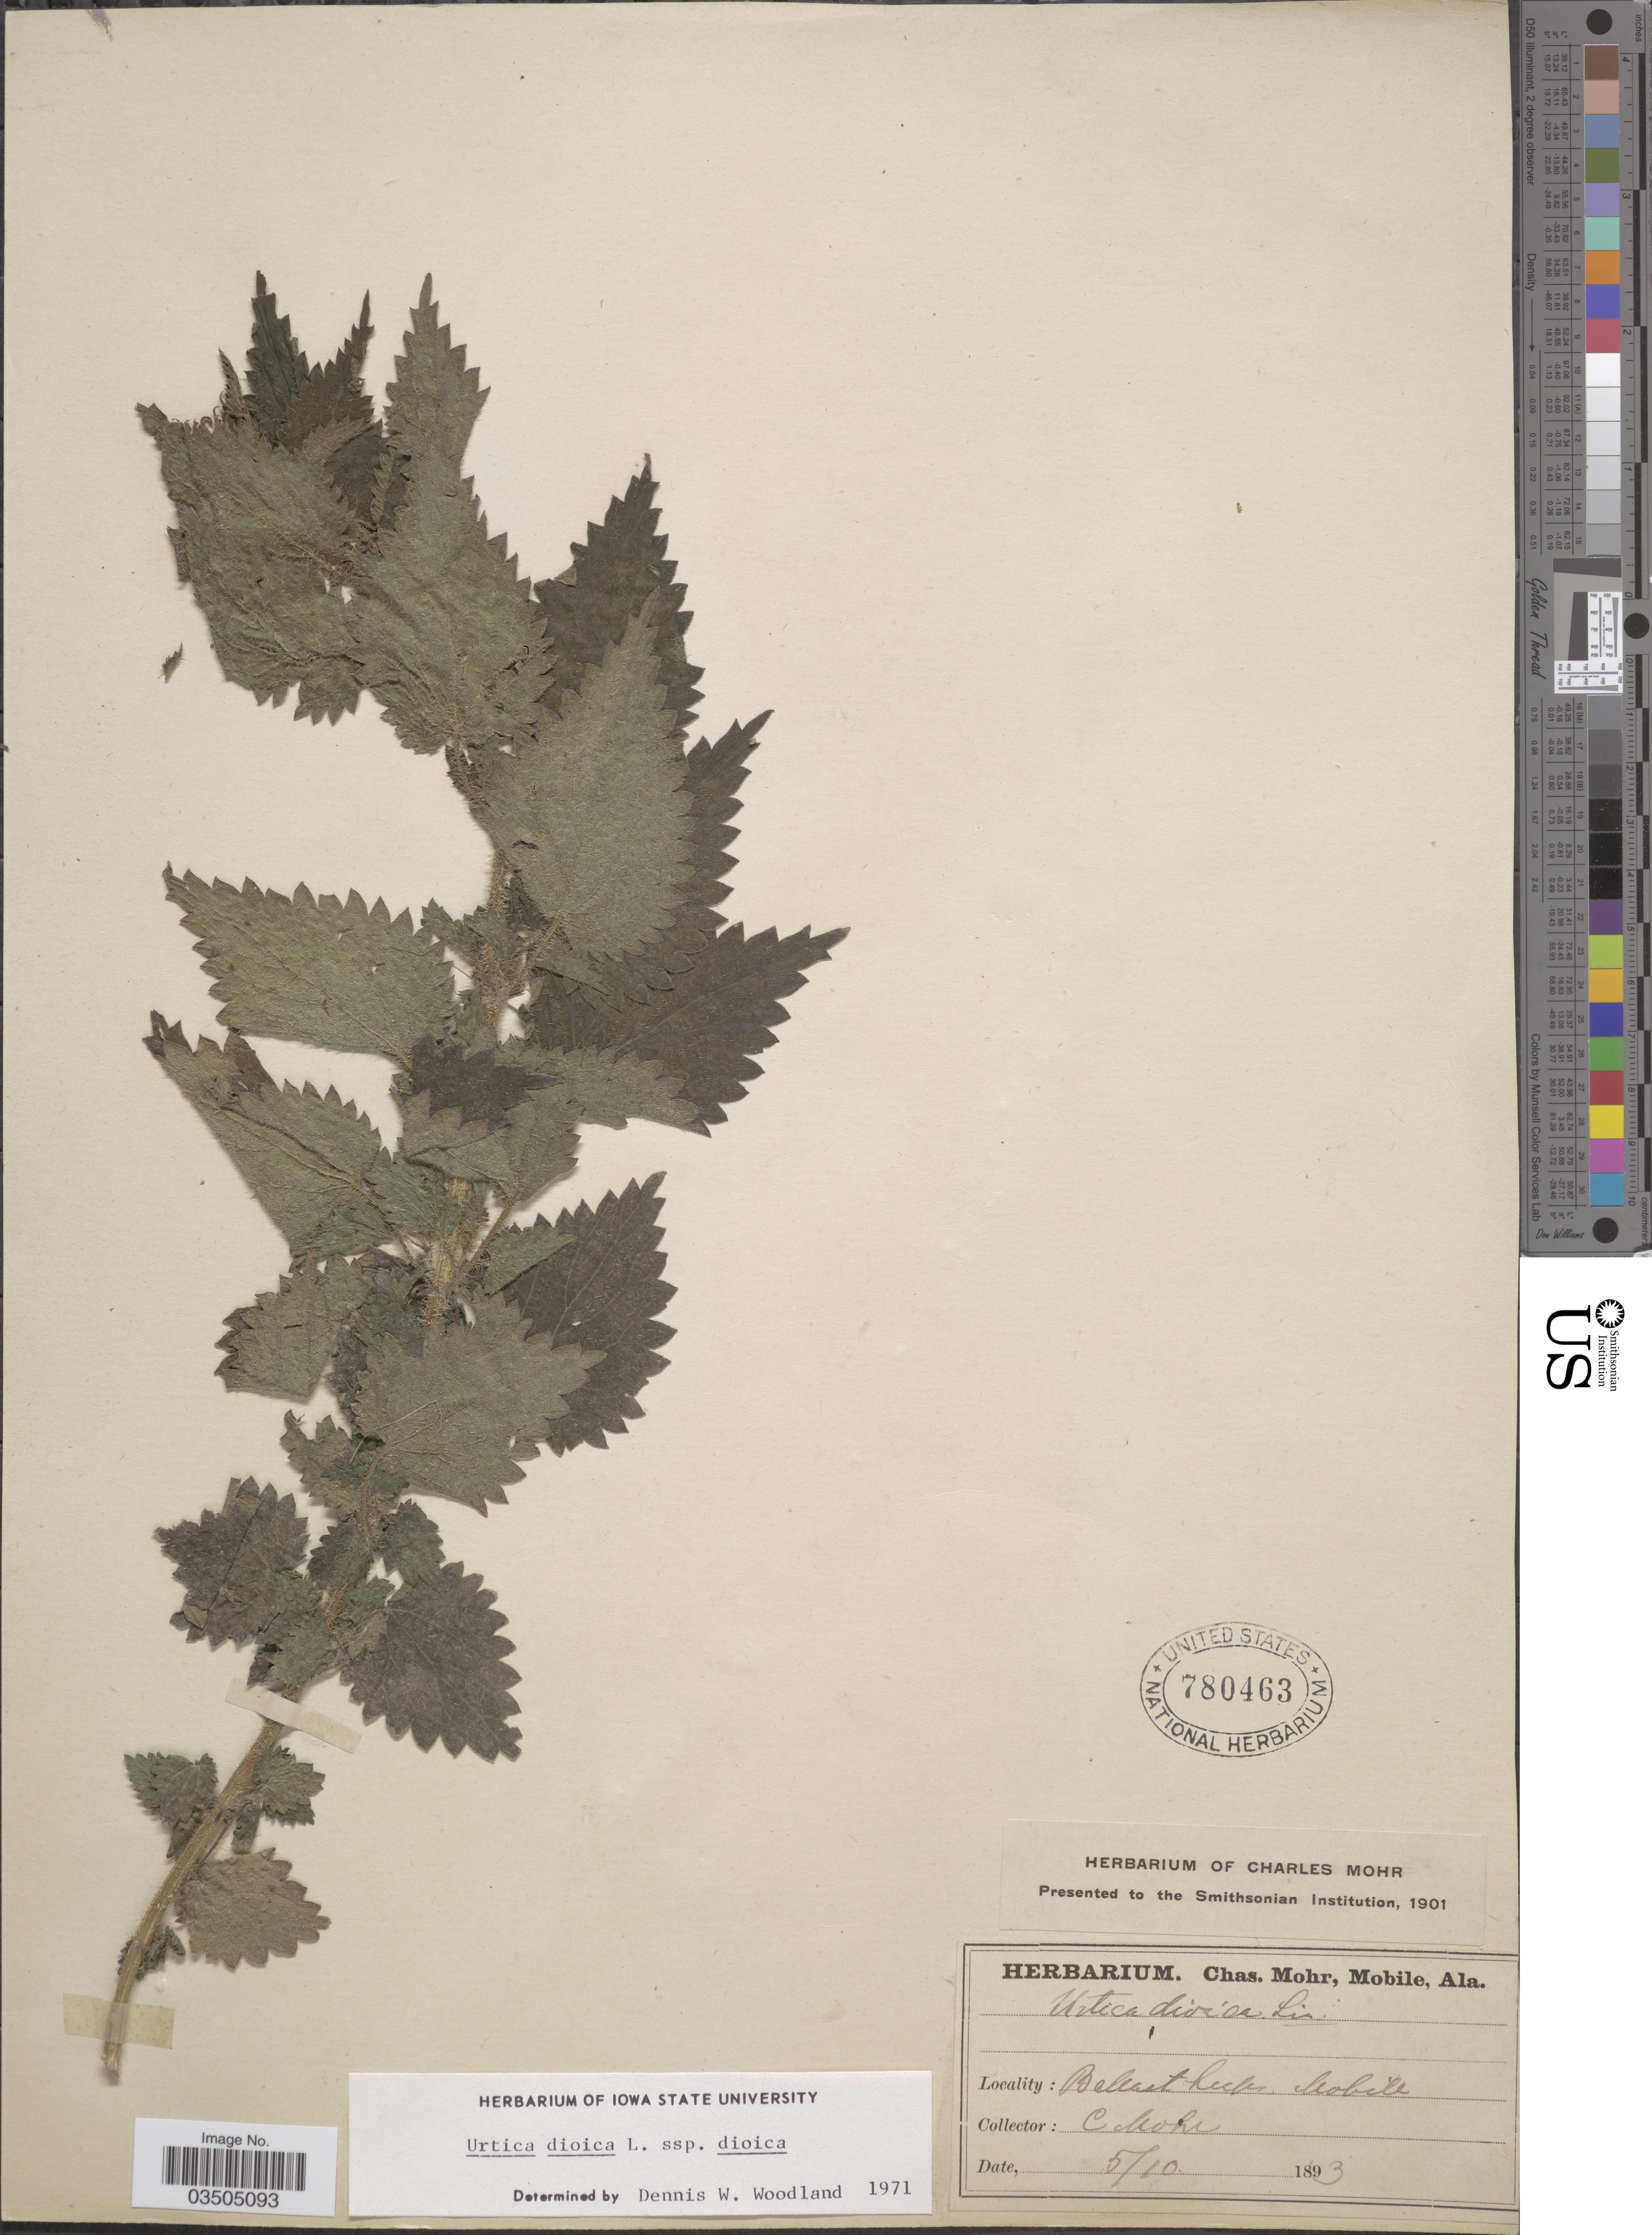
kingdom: Plantae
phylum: Tracheophyta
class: Magnoliopsida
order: Rosales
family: Urticaceae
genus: Urtica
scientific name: Urtica dioica subsp. dioica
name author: L.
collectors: Mohr, C. T. (herbarium)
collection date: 1893-05-10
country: United States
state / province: Alabama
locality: Ballast ! Mobile.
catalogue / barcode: US 780463